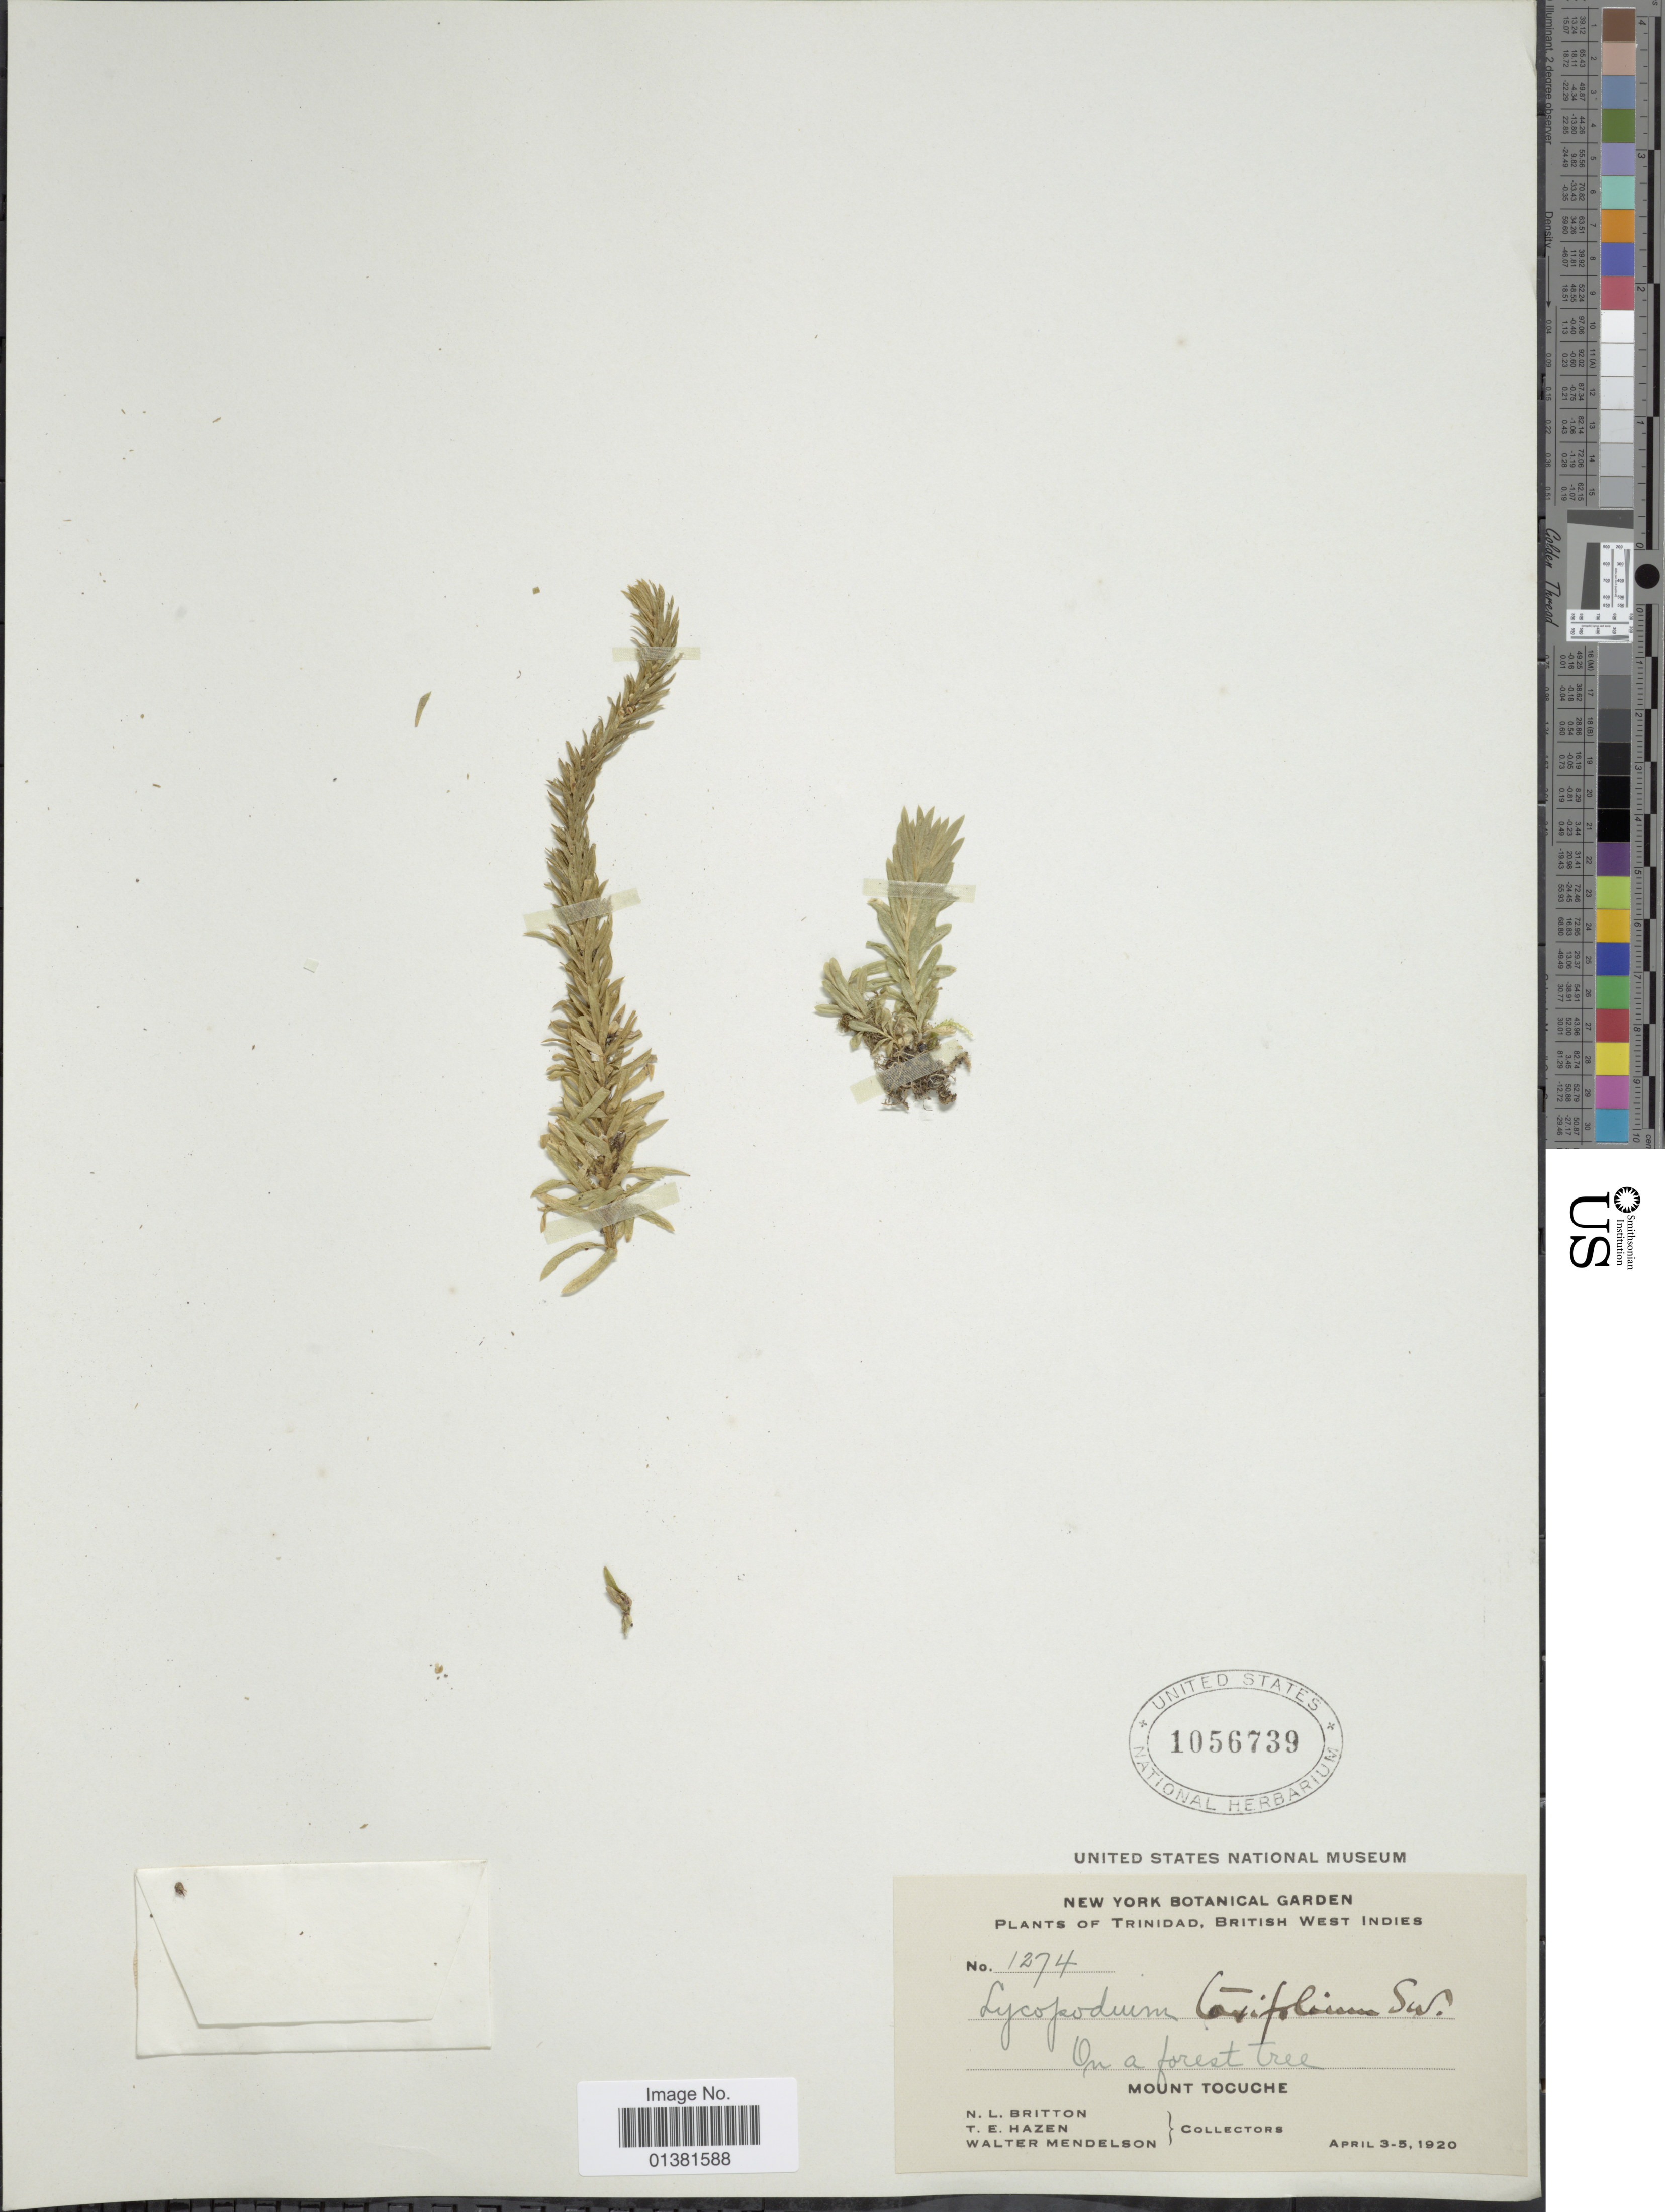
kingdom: Plantae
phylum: Tracheophyta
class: Lycopodiopsida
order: Lycopodiales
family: Lycopodiaceae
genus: Phlegmariurus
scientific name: Phlegmariurus taxifolius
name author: (Sw.) Á. Löve & D. Löve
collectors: N. Britton, T. E. Hazen & W. Mendelson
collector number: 1274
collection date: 1920-04-03/1920-04-05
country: Trinidad and Tobago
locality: Trinidad, British West Indies, Mount Tocuche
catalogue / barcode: US 1056739